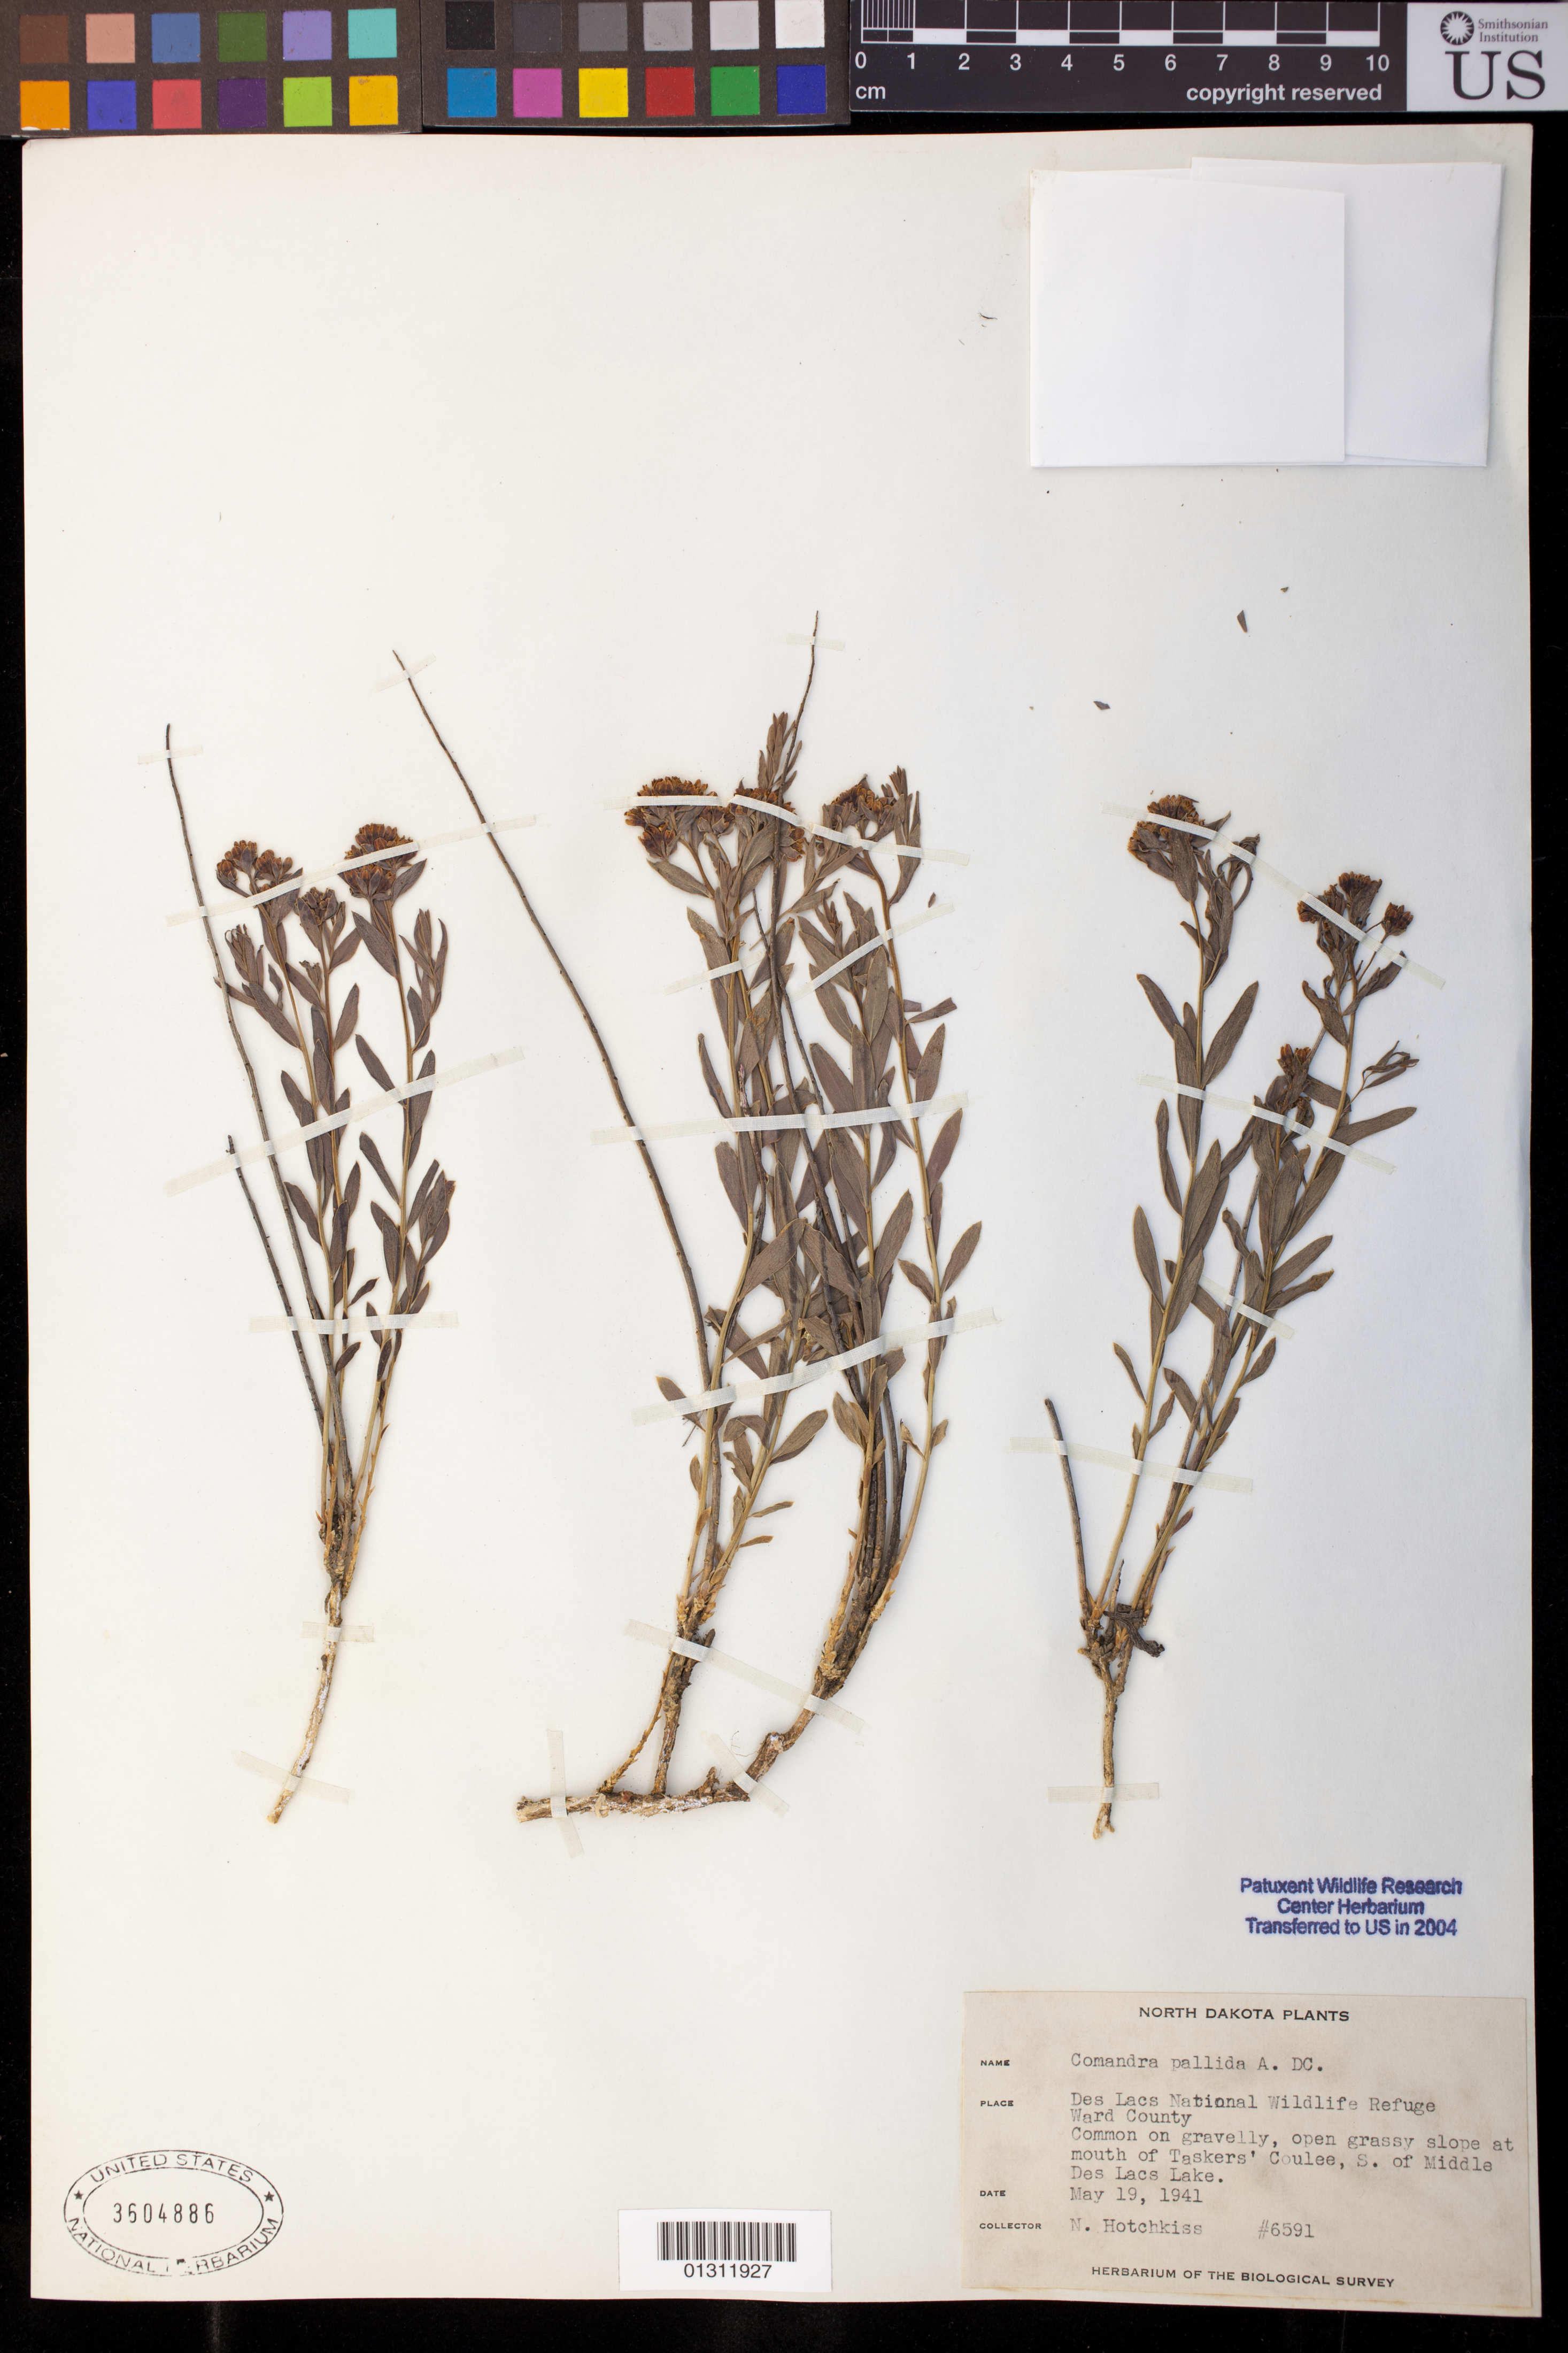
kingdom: Plantae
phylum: Tracheophyta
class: Magnoliopsida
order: Santalales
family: Comandraceae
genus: Comandra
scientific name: Comandra pallida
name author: A. DC.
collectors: N. Hotchkiss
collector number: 6591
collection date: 1941-05-19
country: United States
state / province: North Dakota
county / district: Ward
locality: Des Lacs National Wildlife Refuge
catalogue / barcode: US 3604886